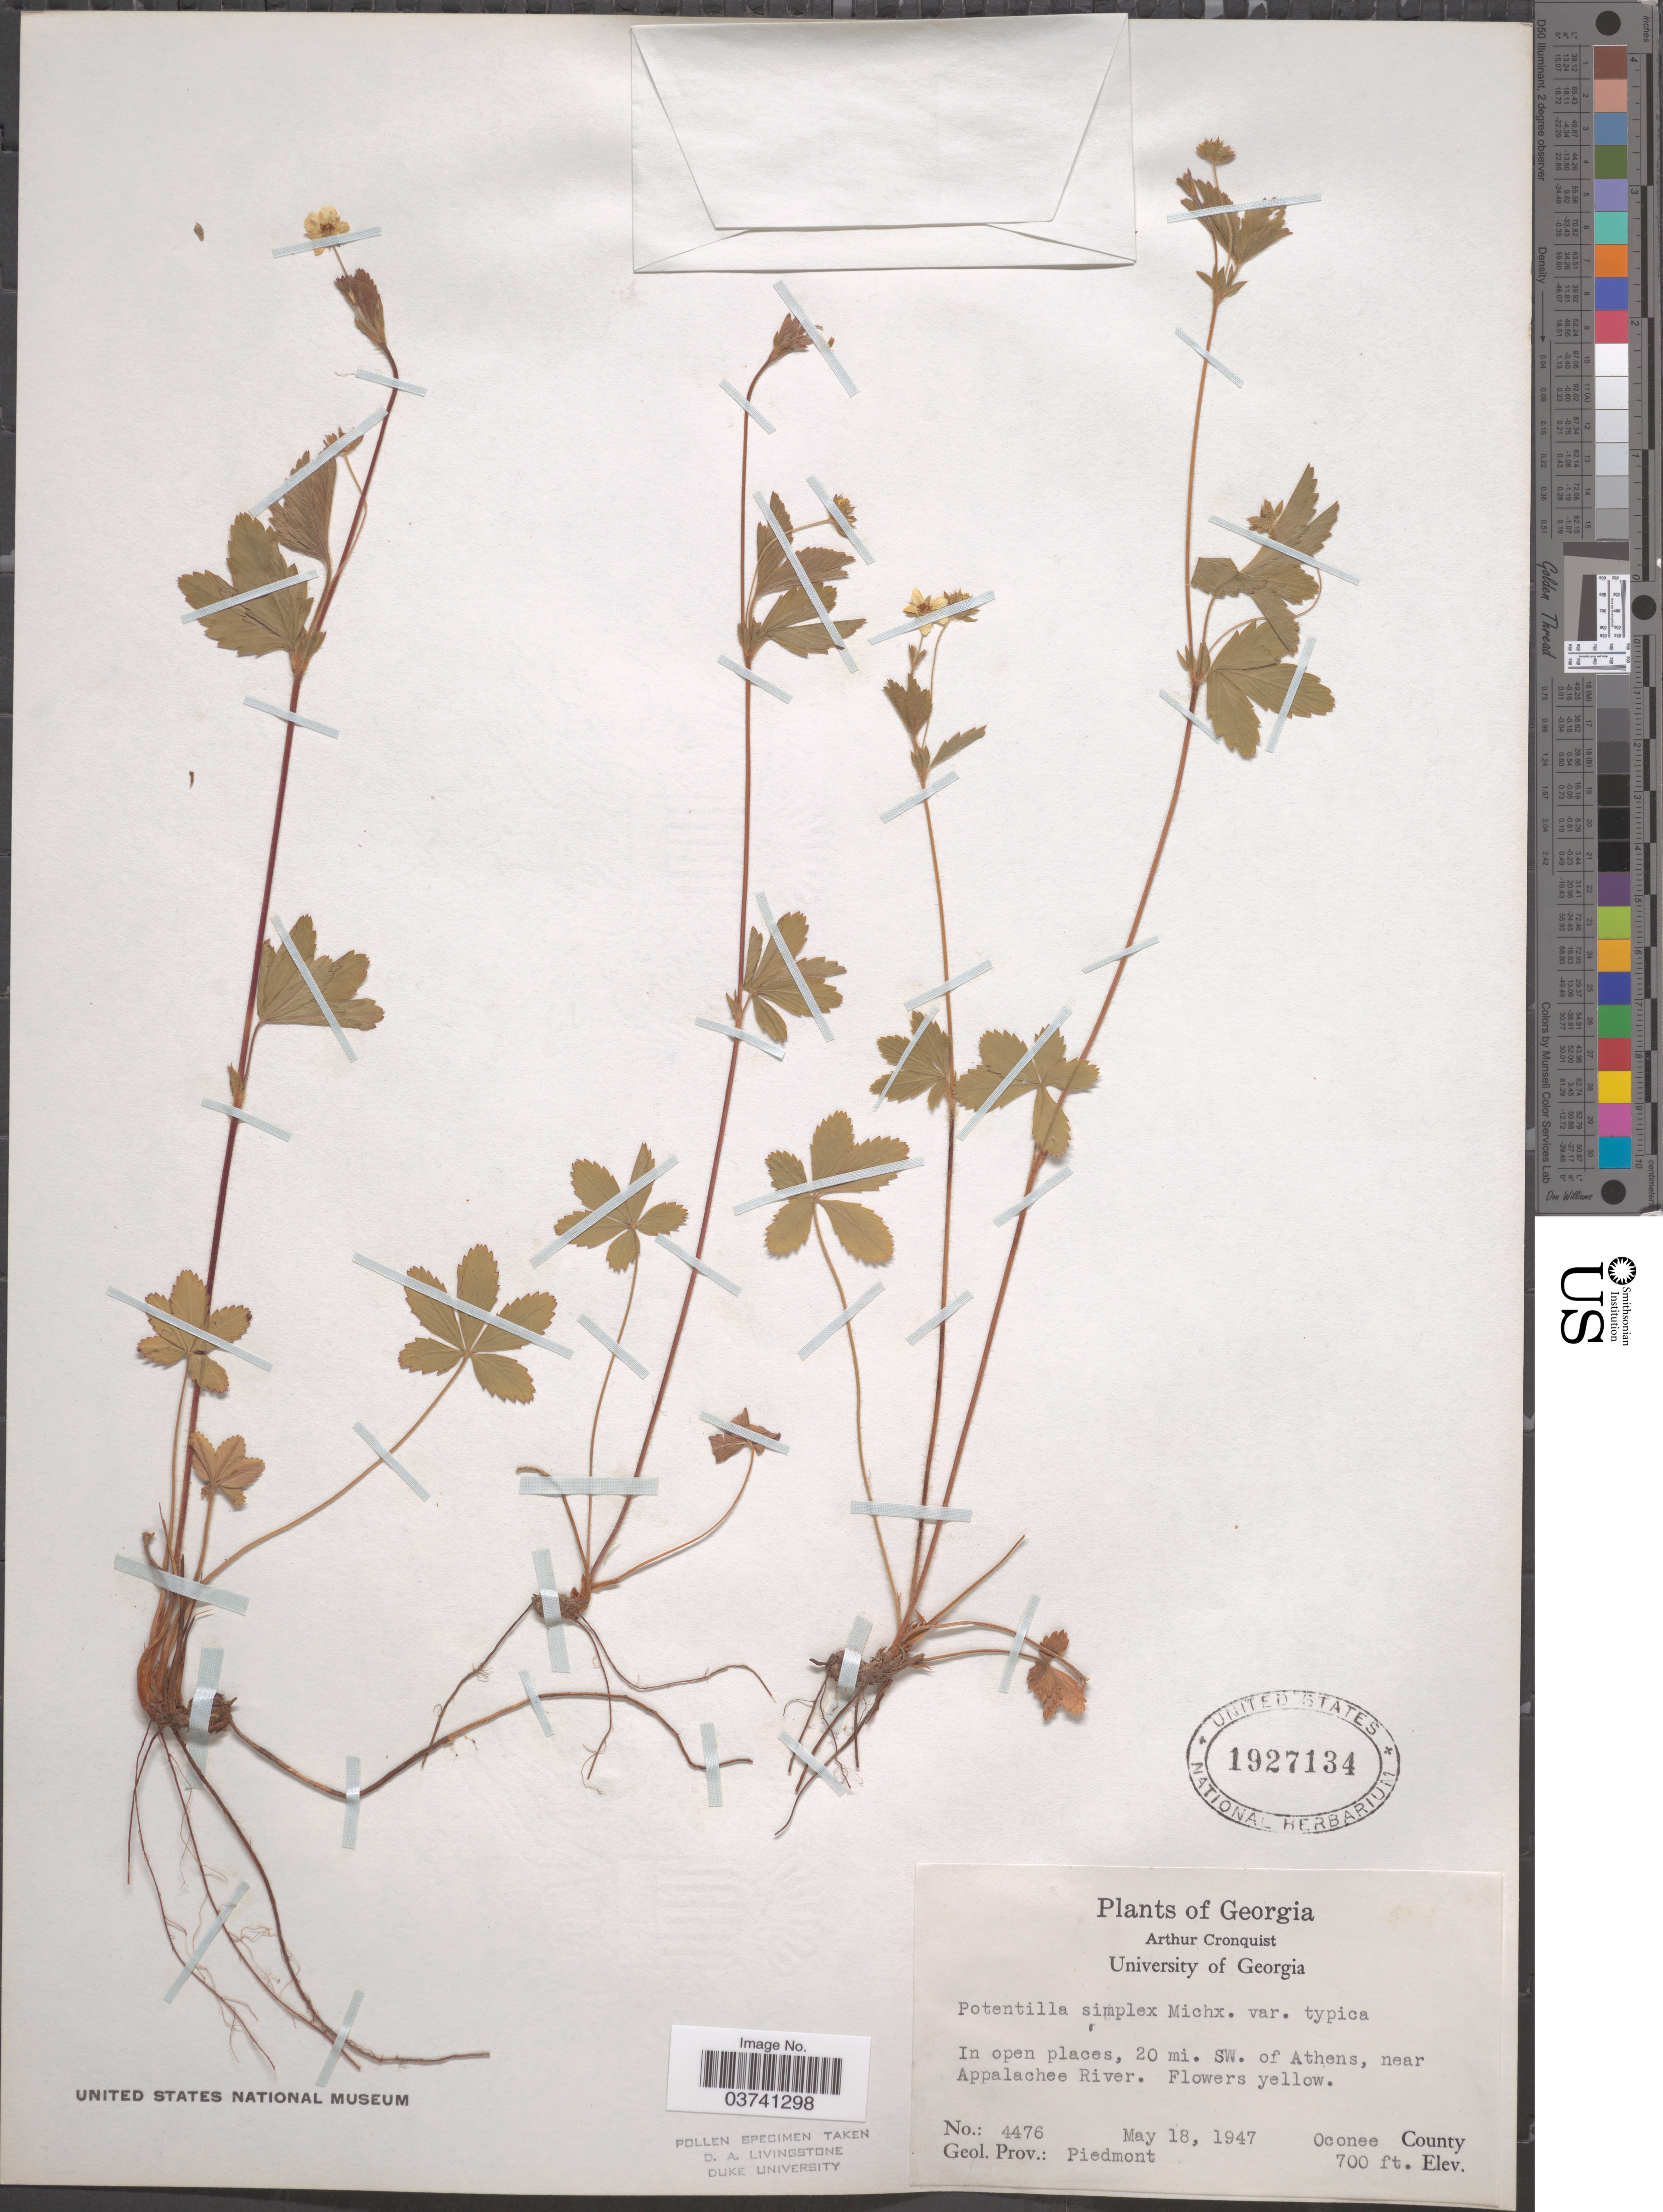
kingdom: Plantae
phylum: Tracheophyta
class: Magnoliopsida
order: Rosales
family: Rosaceae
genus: Potentilla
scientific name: Potentilla simplex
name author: Michx.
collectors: A. J. Cronquist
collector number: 4476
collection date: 1947-05-18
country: United States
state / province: Georgia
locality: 20 mi. SW. of Athens, near Appalachee River. Oconee County. Geol. Prov.: Piedmont.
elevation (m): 213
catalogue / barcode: US 1927134